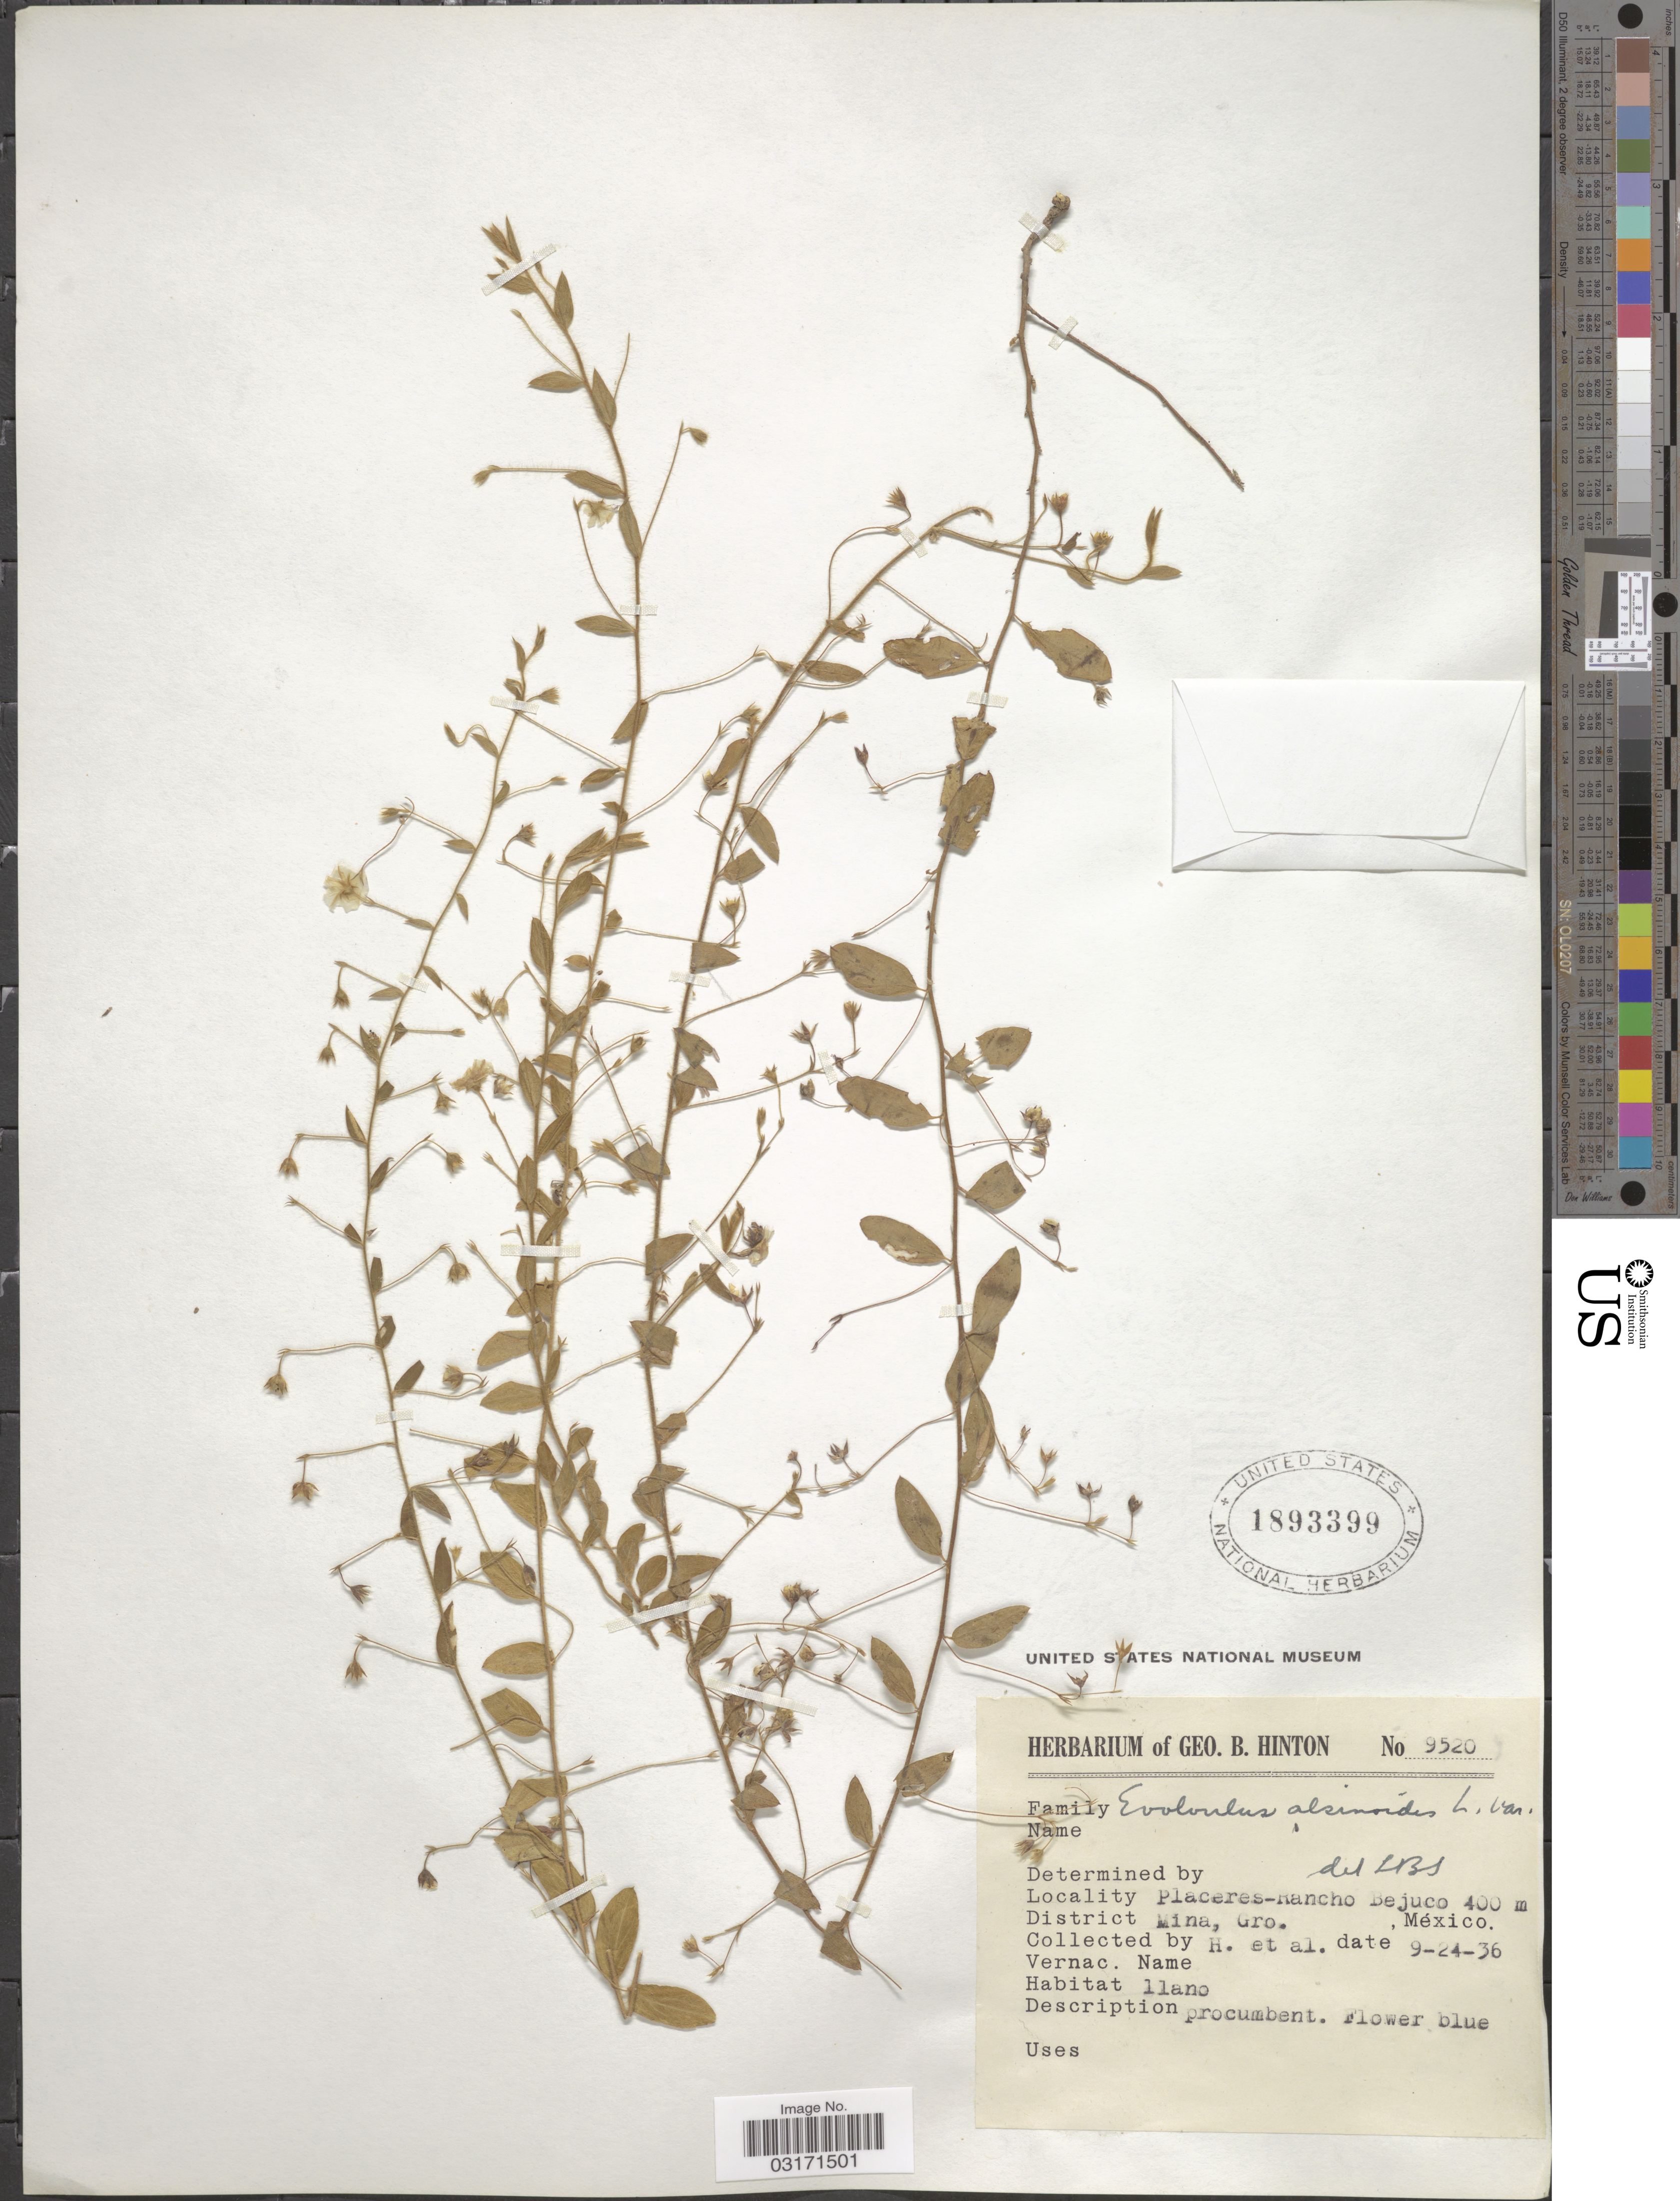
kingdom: Plantae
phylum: Tracheophyta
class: Magnoliopsida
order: Solanales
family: Convolvulaceae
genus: Evolvulus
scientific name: Evolvulus alsinoides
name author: (L.) L.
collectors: G. B. Hinton & et al.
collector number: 9520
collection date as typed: Transcribed d/m/y: 24/9/36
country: Mexico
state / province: Guerrero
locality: Placeres-Rancho Bejuco, District Mina, Gro., México.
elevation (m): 400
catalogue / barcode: US 1893399